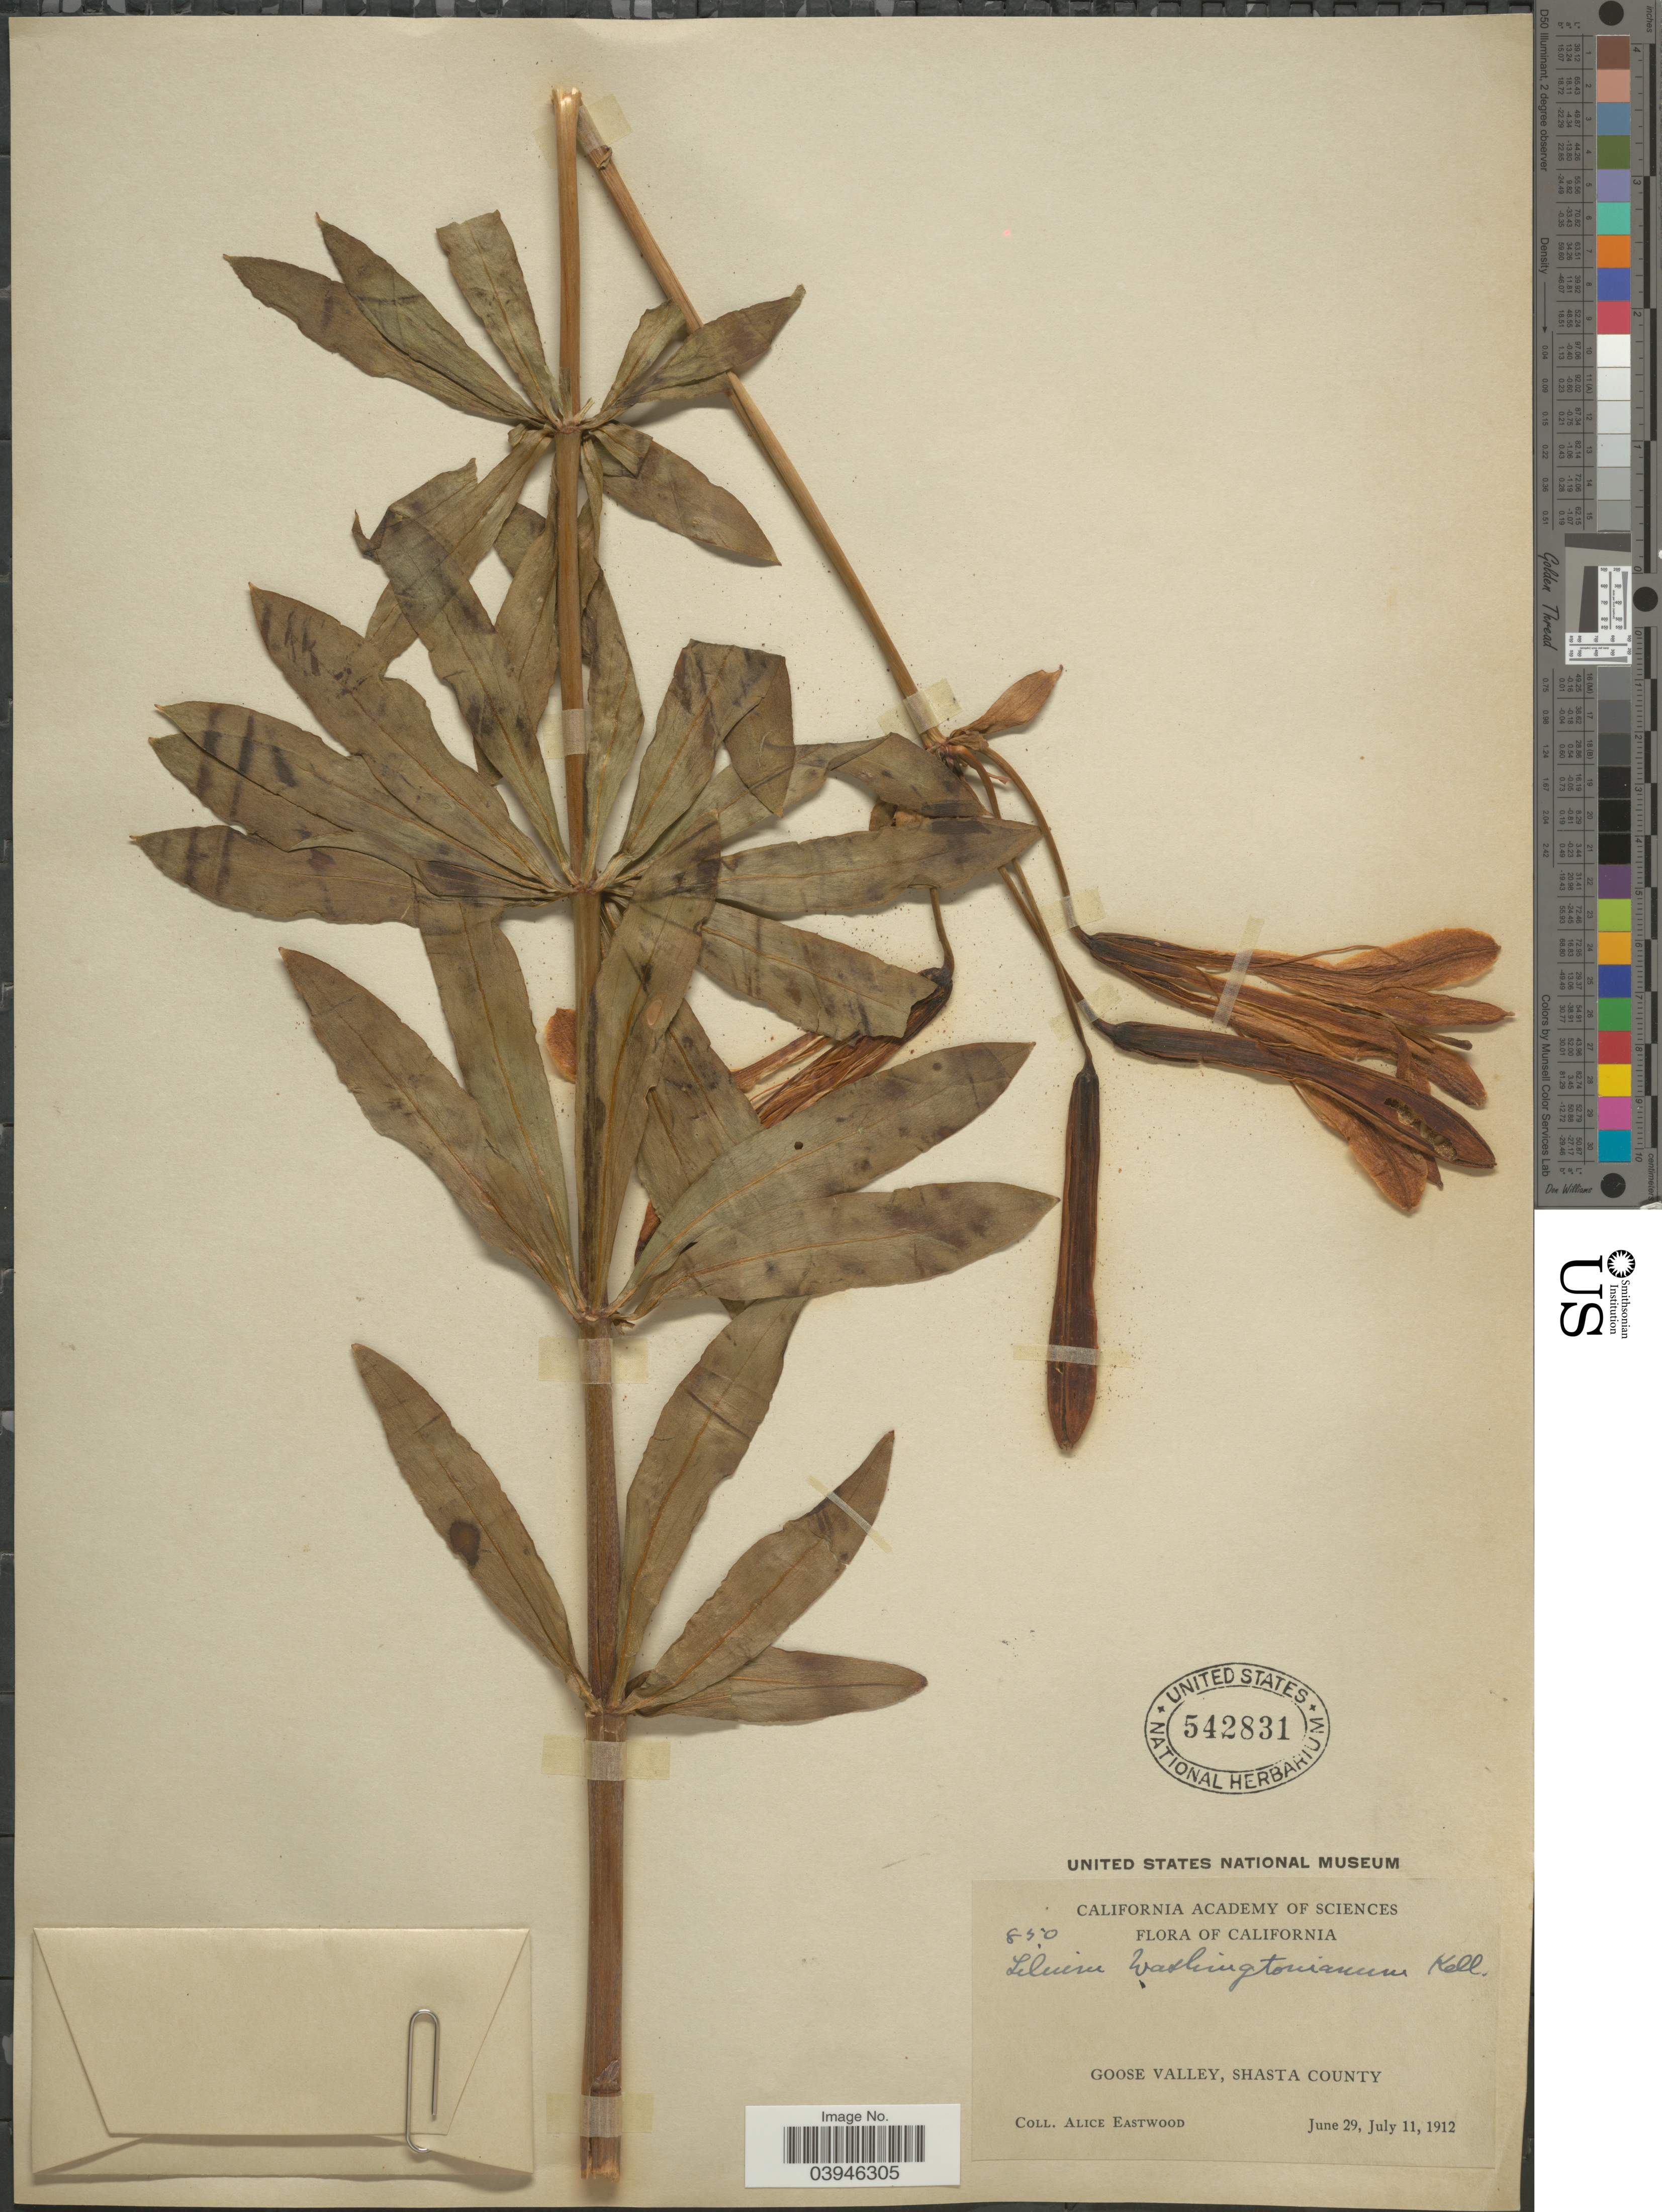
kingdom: Plantae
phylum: Tracheophyta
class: Liliopsida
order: Liliales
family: Liliaceae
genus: Lilium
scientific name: Lilium washingtonianum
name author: Kellogg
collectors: A. Eastwood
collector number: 850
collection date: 1912-06-29/1912-07-11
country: United States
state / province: California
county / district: Shasta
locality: Goose Valley, Shasta County.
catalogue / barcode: US 542831